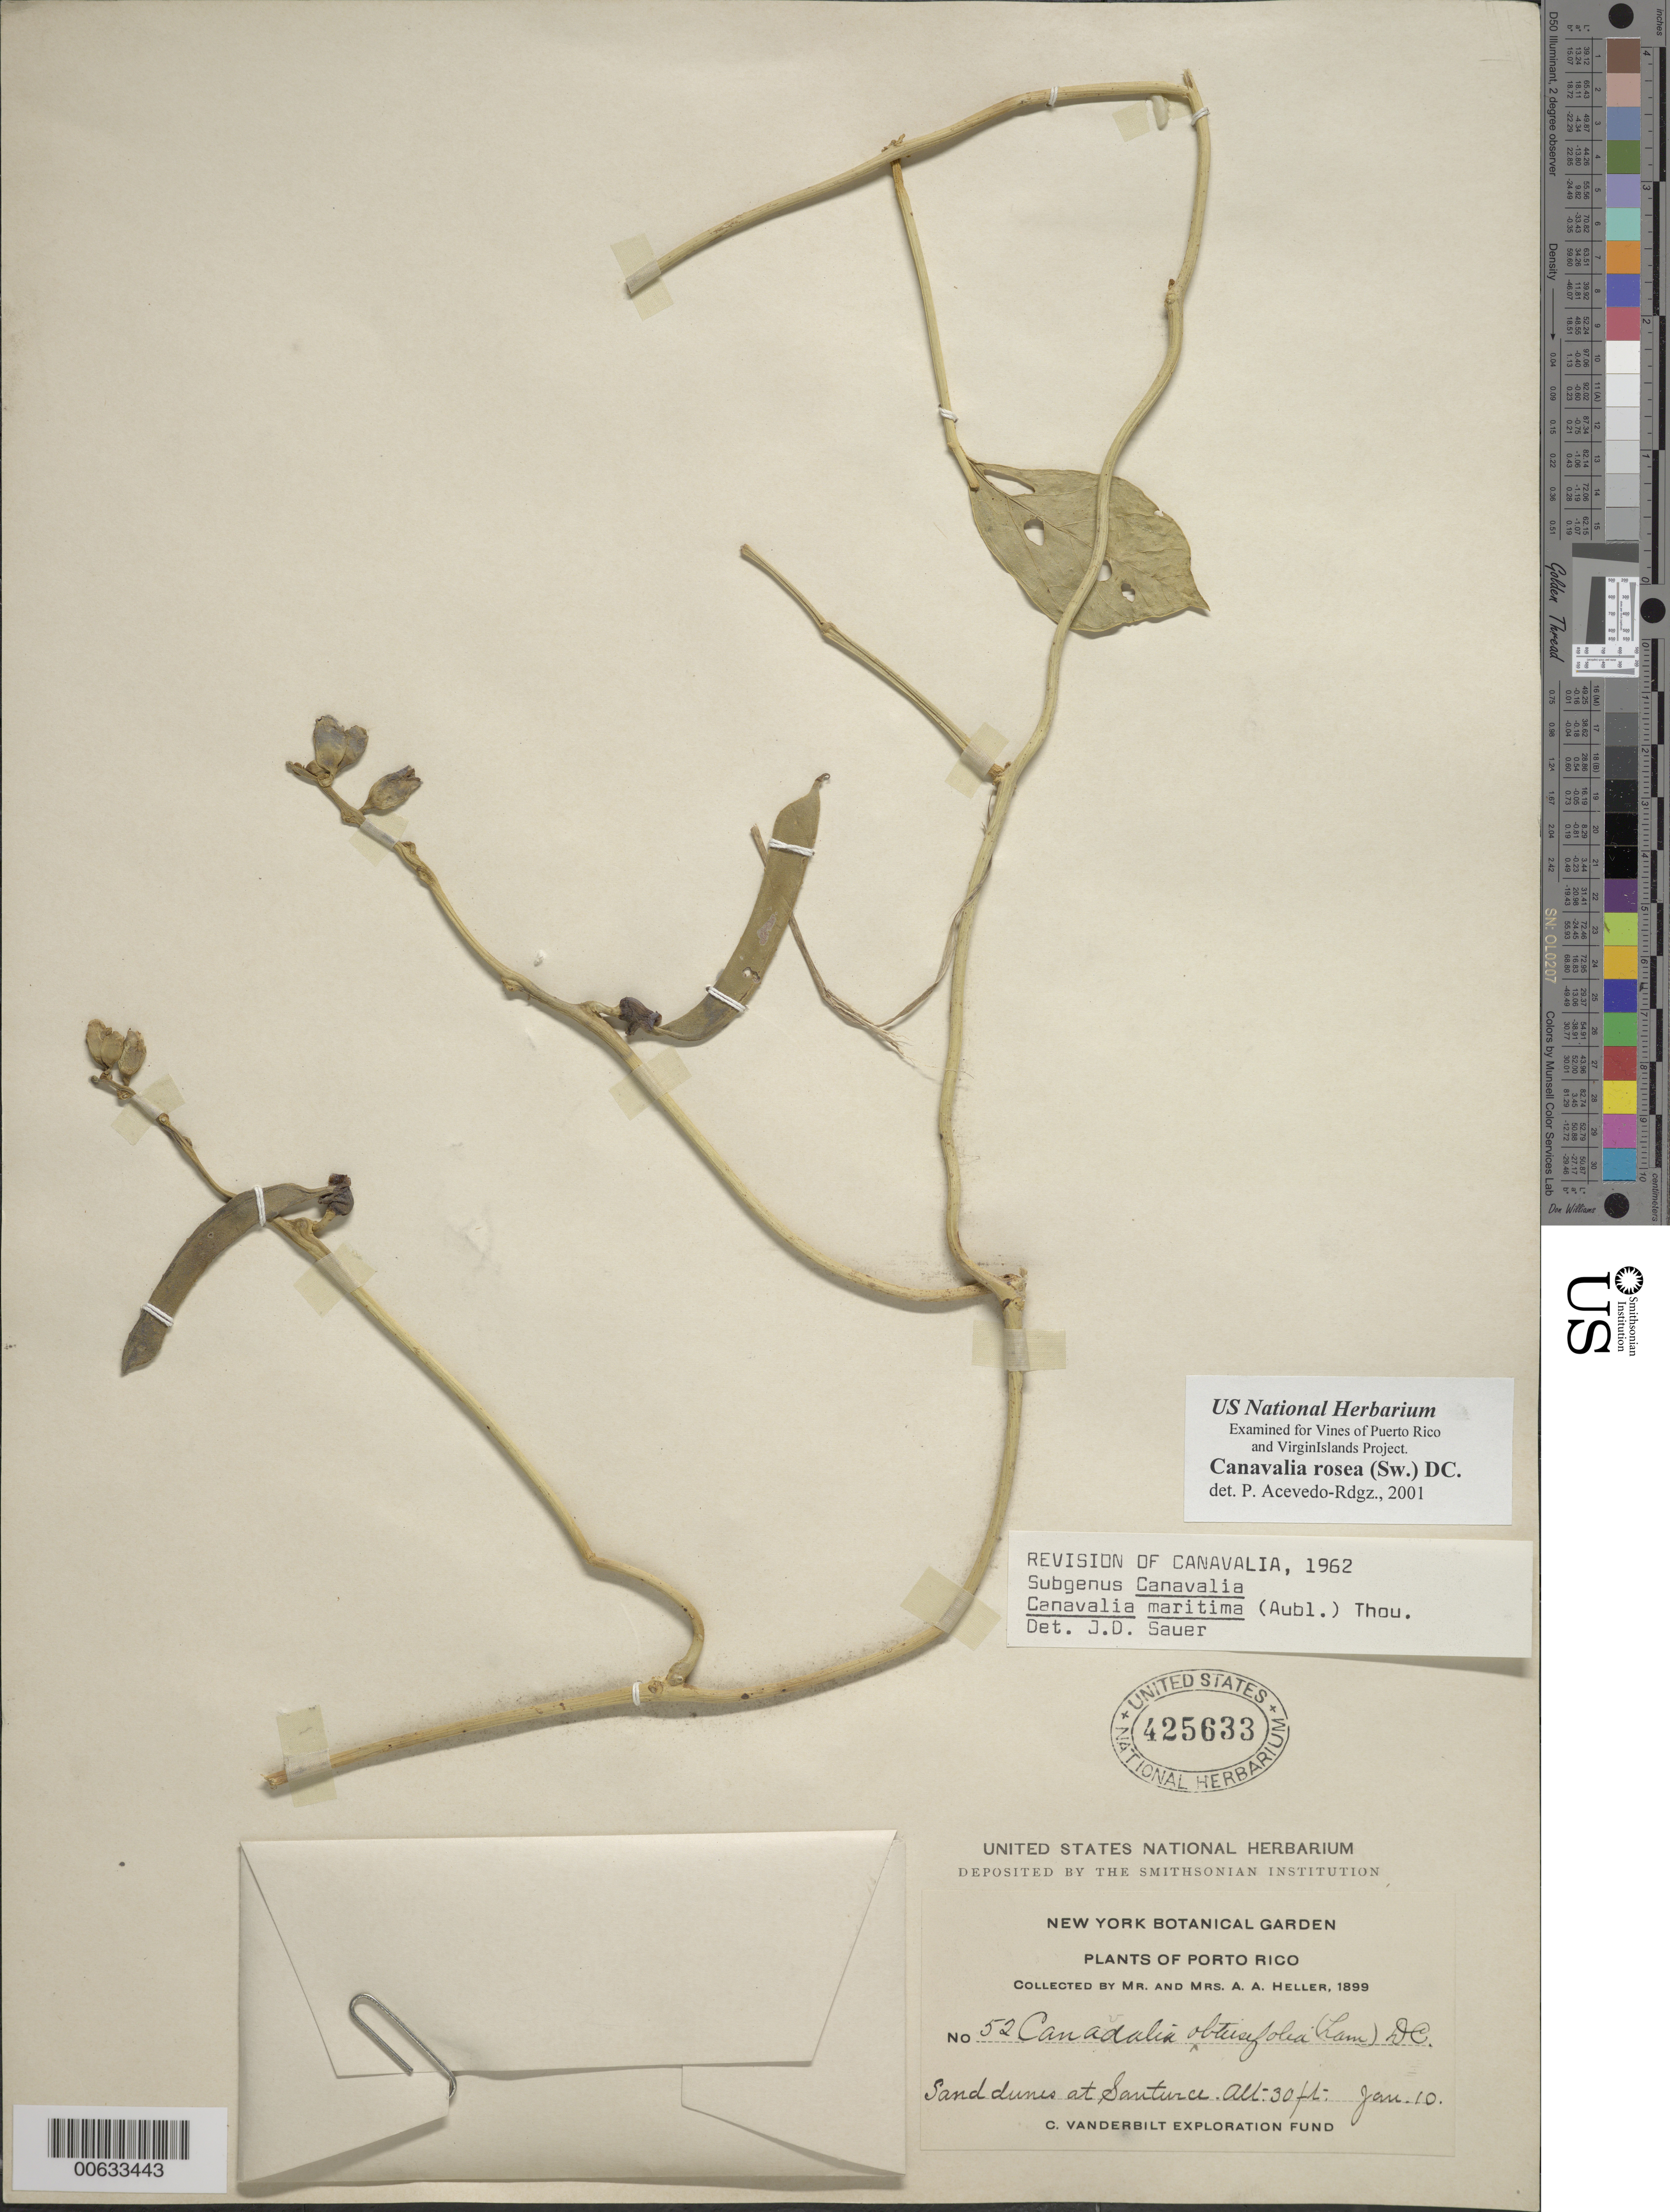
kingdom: Plantae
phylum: Tracheophyta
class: Magnoliopsida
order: Fabales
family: Fabaceae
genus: Canavalia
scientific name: Canavalia rosea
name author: (Sw.) DC.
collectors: A. A. Heller & E. G. Heller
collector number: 52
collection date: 1899-01-10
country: Puerto Rico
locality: Santurce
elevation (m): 9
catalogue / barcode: US 425633